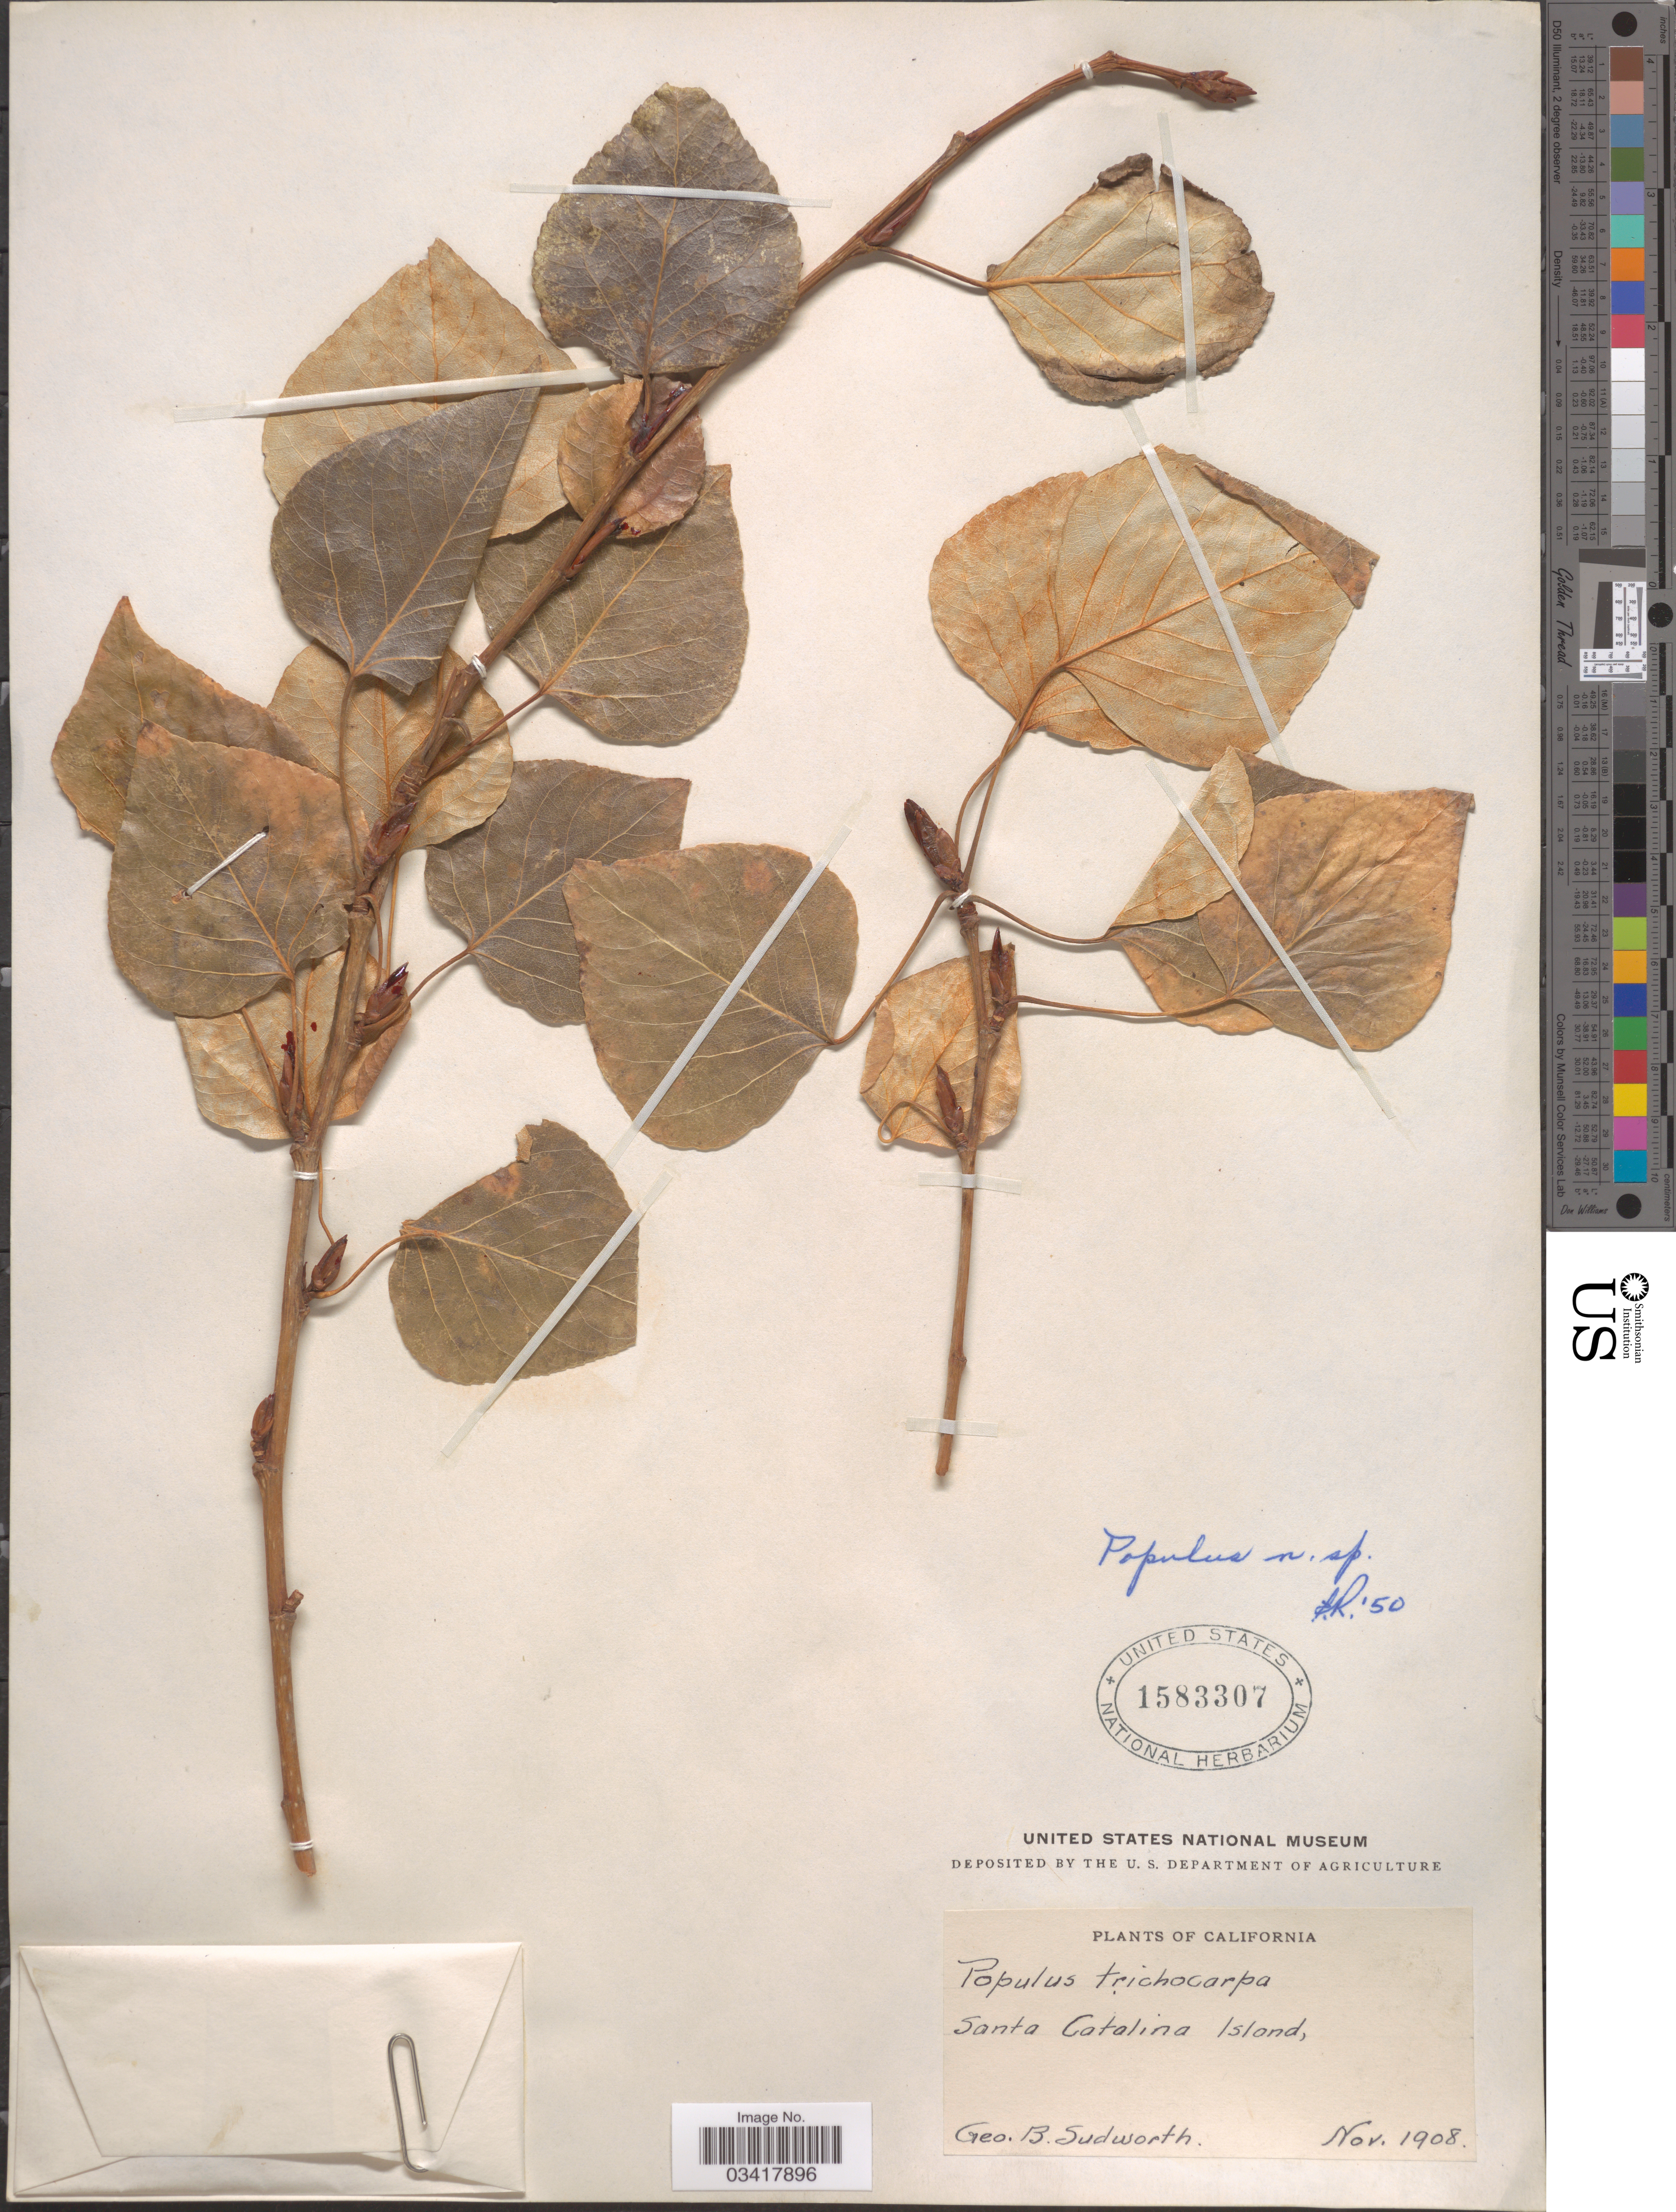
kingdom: Plantae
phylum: Tracheophyta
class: Magnoliopsida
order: Malpighiales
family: Salicaceae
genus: Populus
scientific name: Populus trichocarpa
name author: Torr. & A. Gray ex W. Hook.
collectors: G. B. Sudworth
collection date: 1908-11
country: United States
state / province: California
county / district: Los Angeles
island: Santa Catalina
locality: Santa Catalina Island.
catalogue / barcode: US 1583307